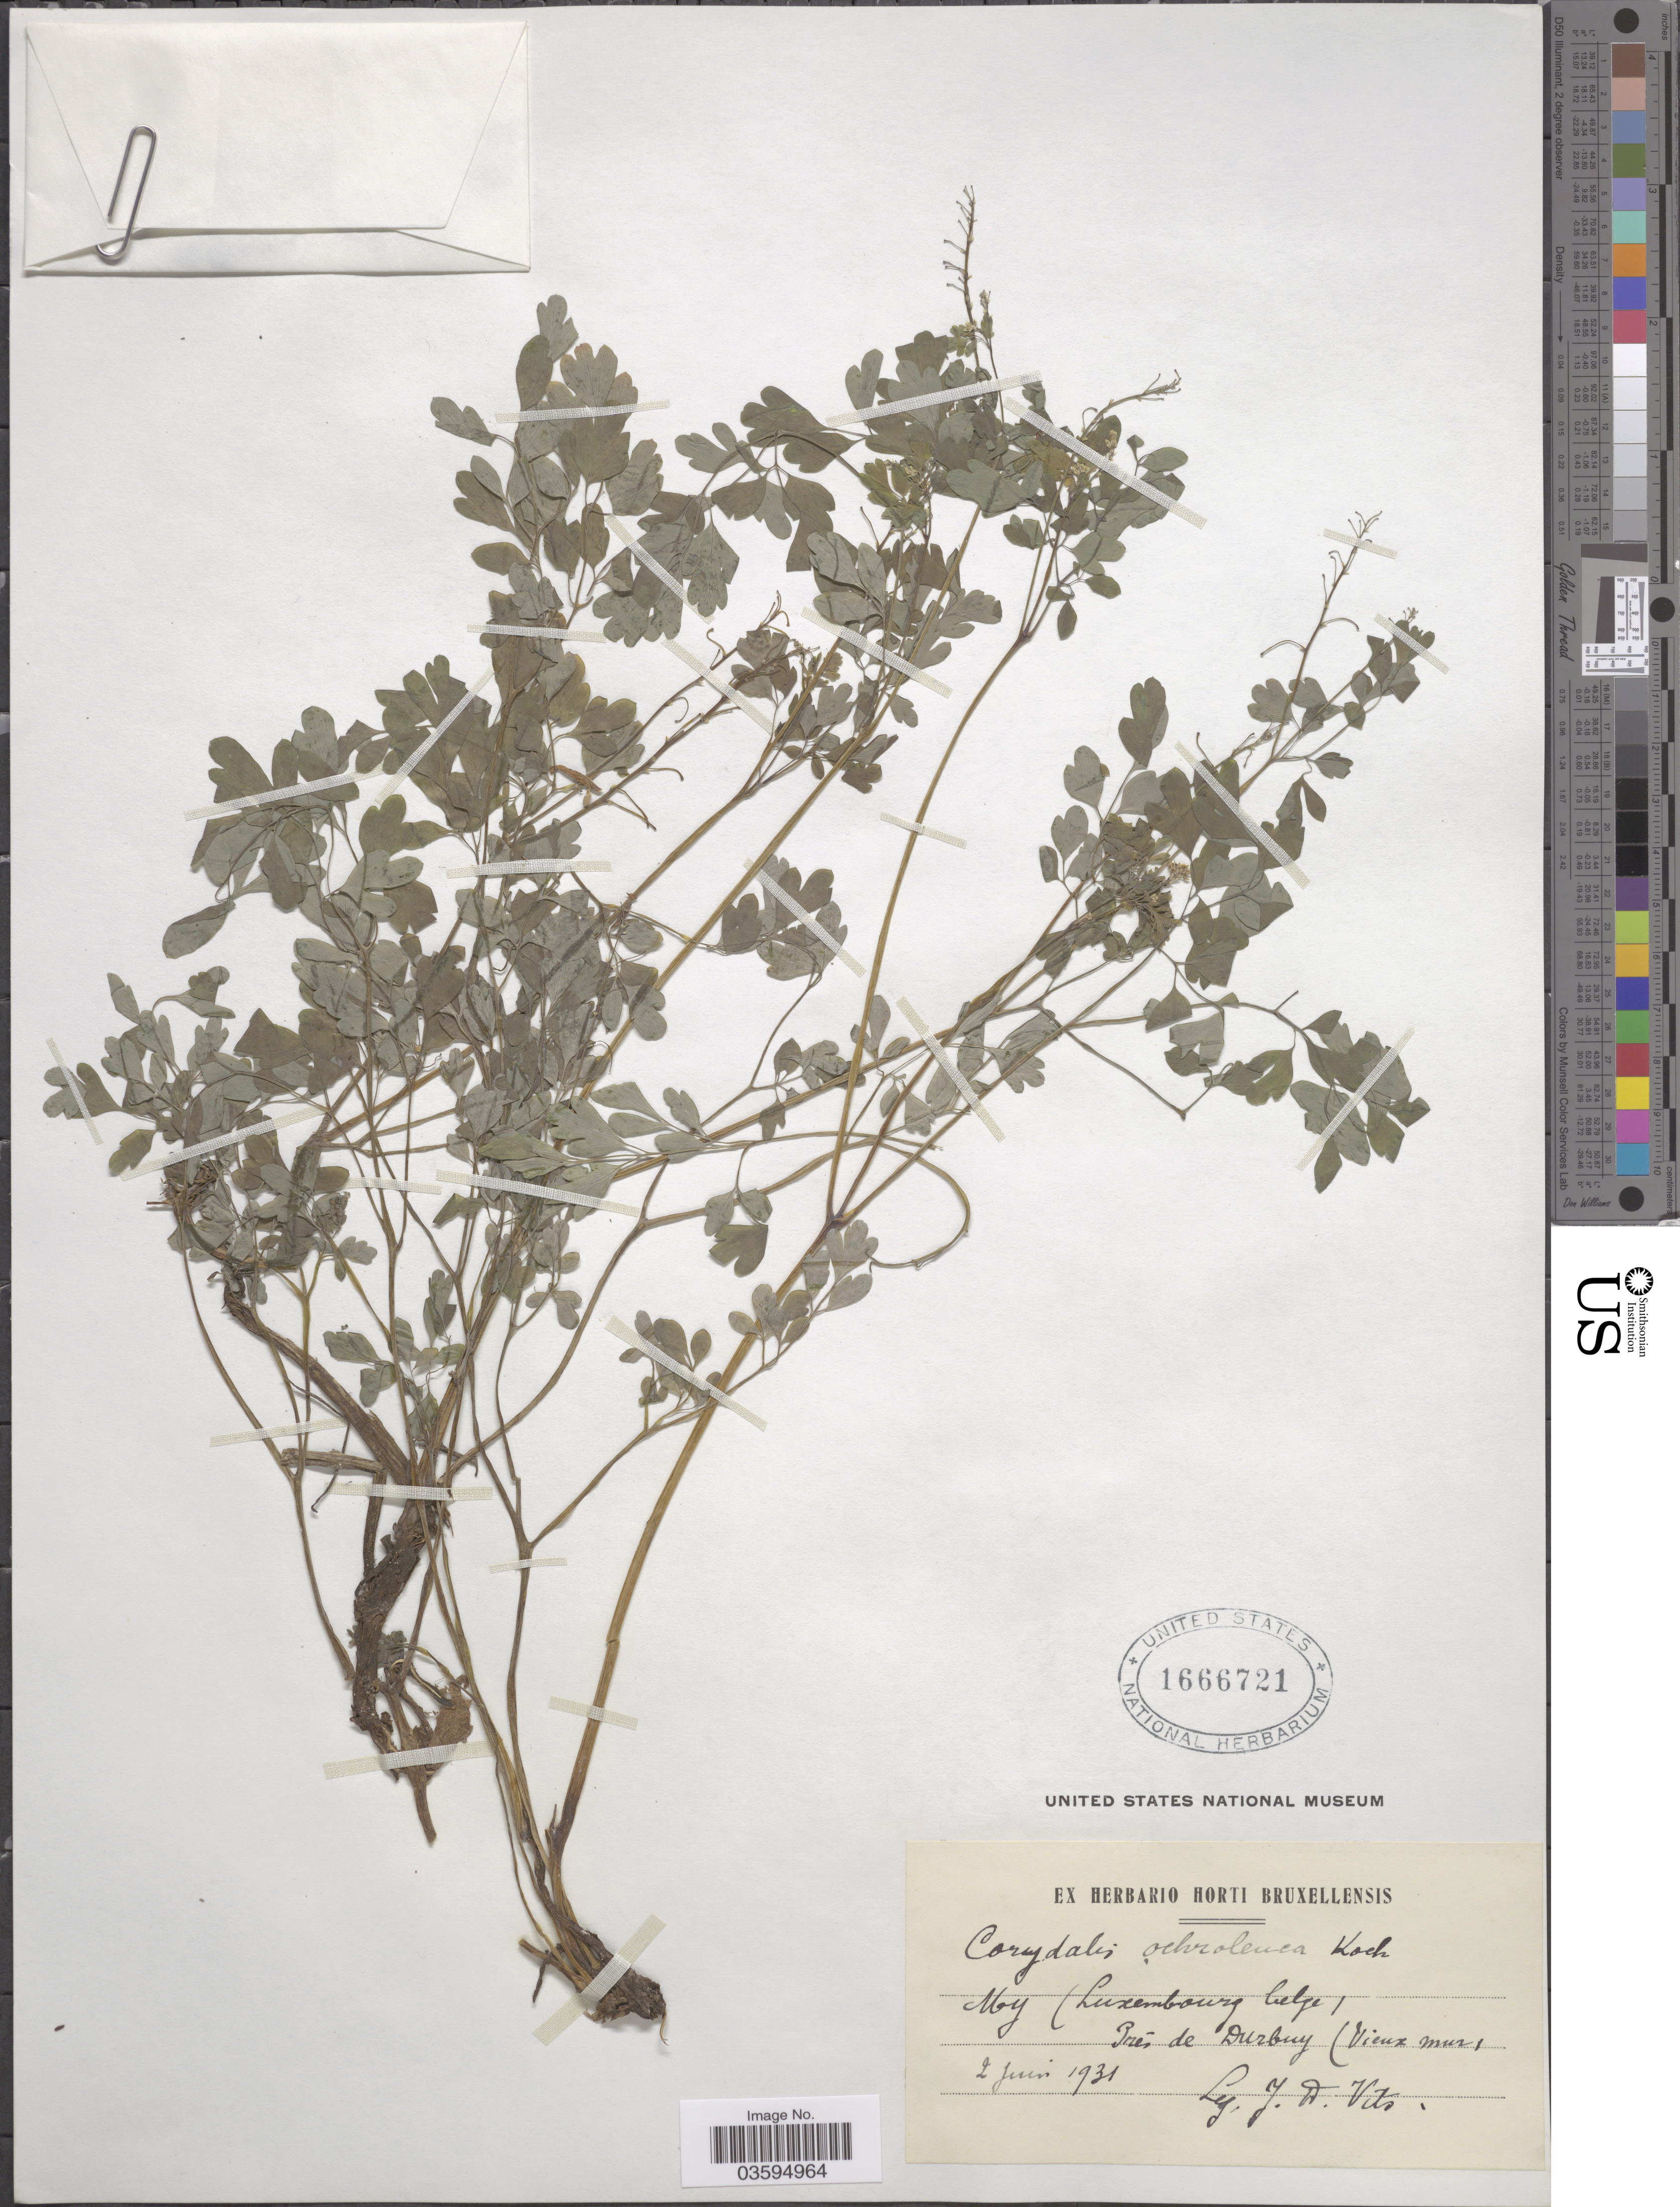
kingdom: Plantae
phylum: Tracheophyta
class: Magnoliopsida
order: Ranunculales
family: Papaveraceae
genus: Corydalis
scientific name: Corydalis ochroleuca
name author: W.D.J. Koch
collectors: J. Vits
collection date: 1931-06-02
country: Belgium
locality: Moy (Luxembourg belge) Prés de Durbuy (Vieux mur).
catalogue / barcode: US 1666721